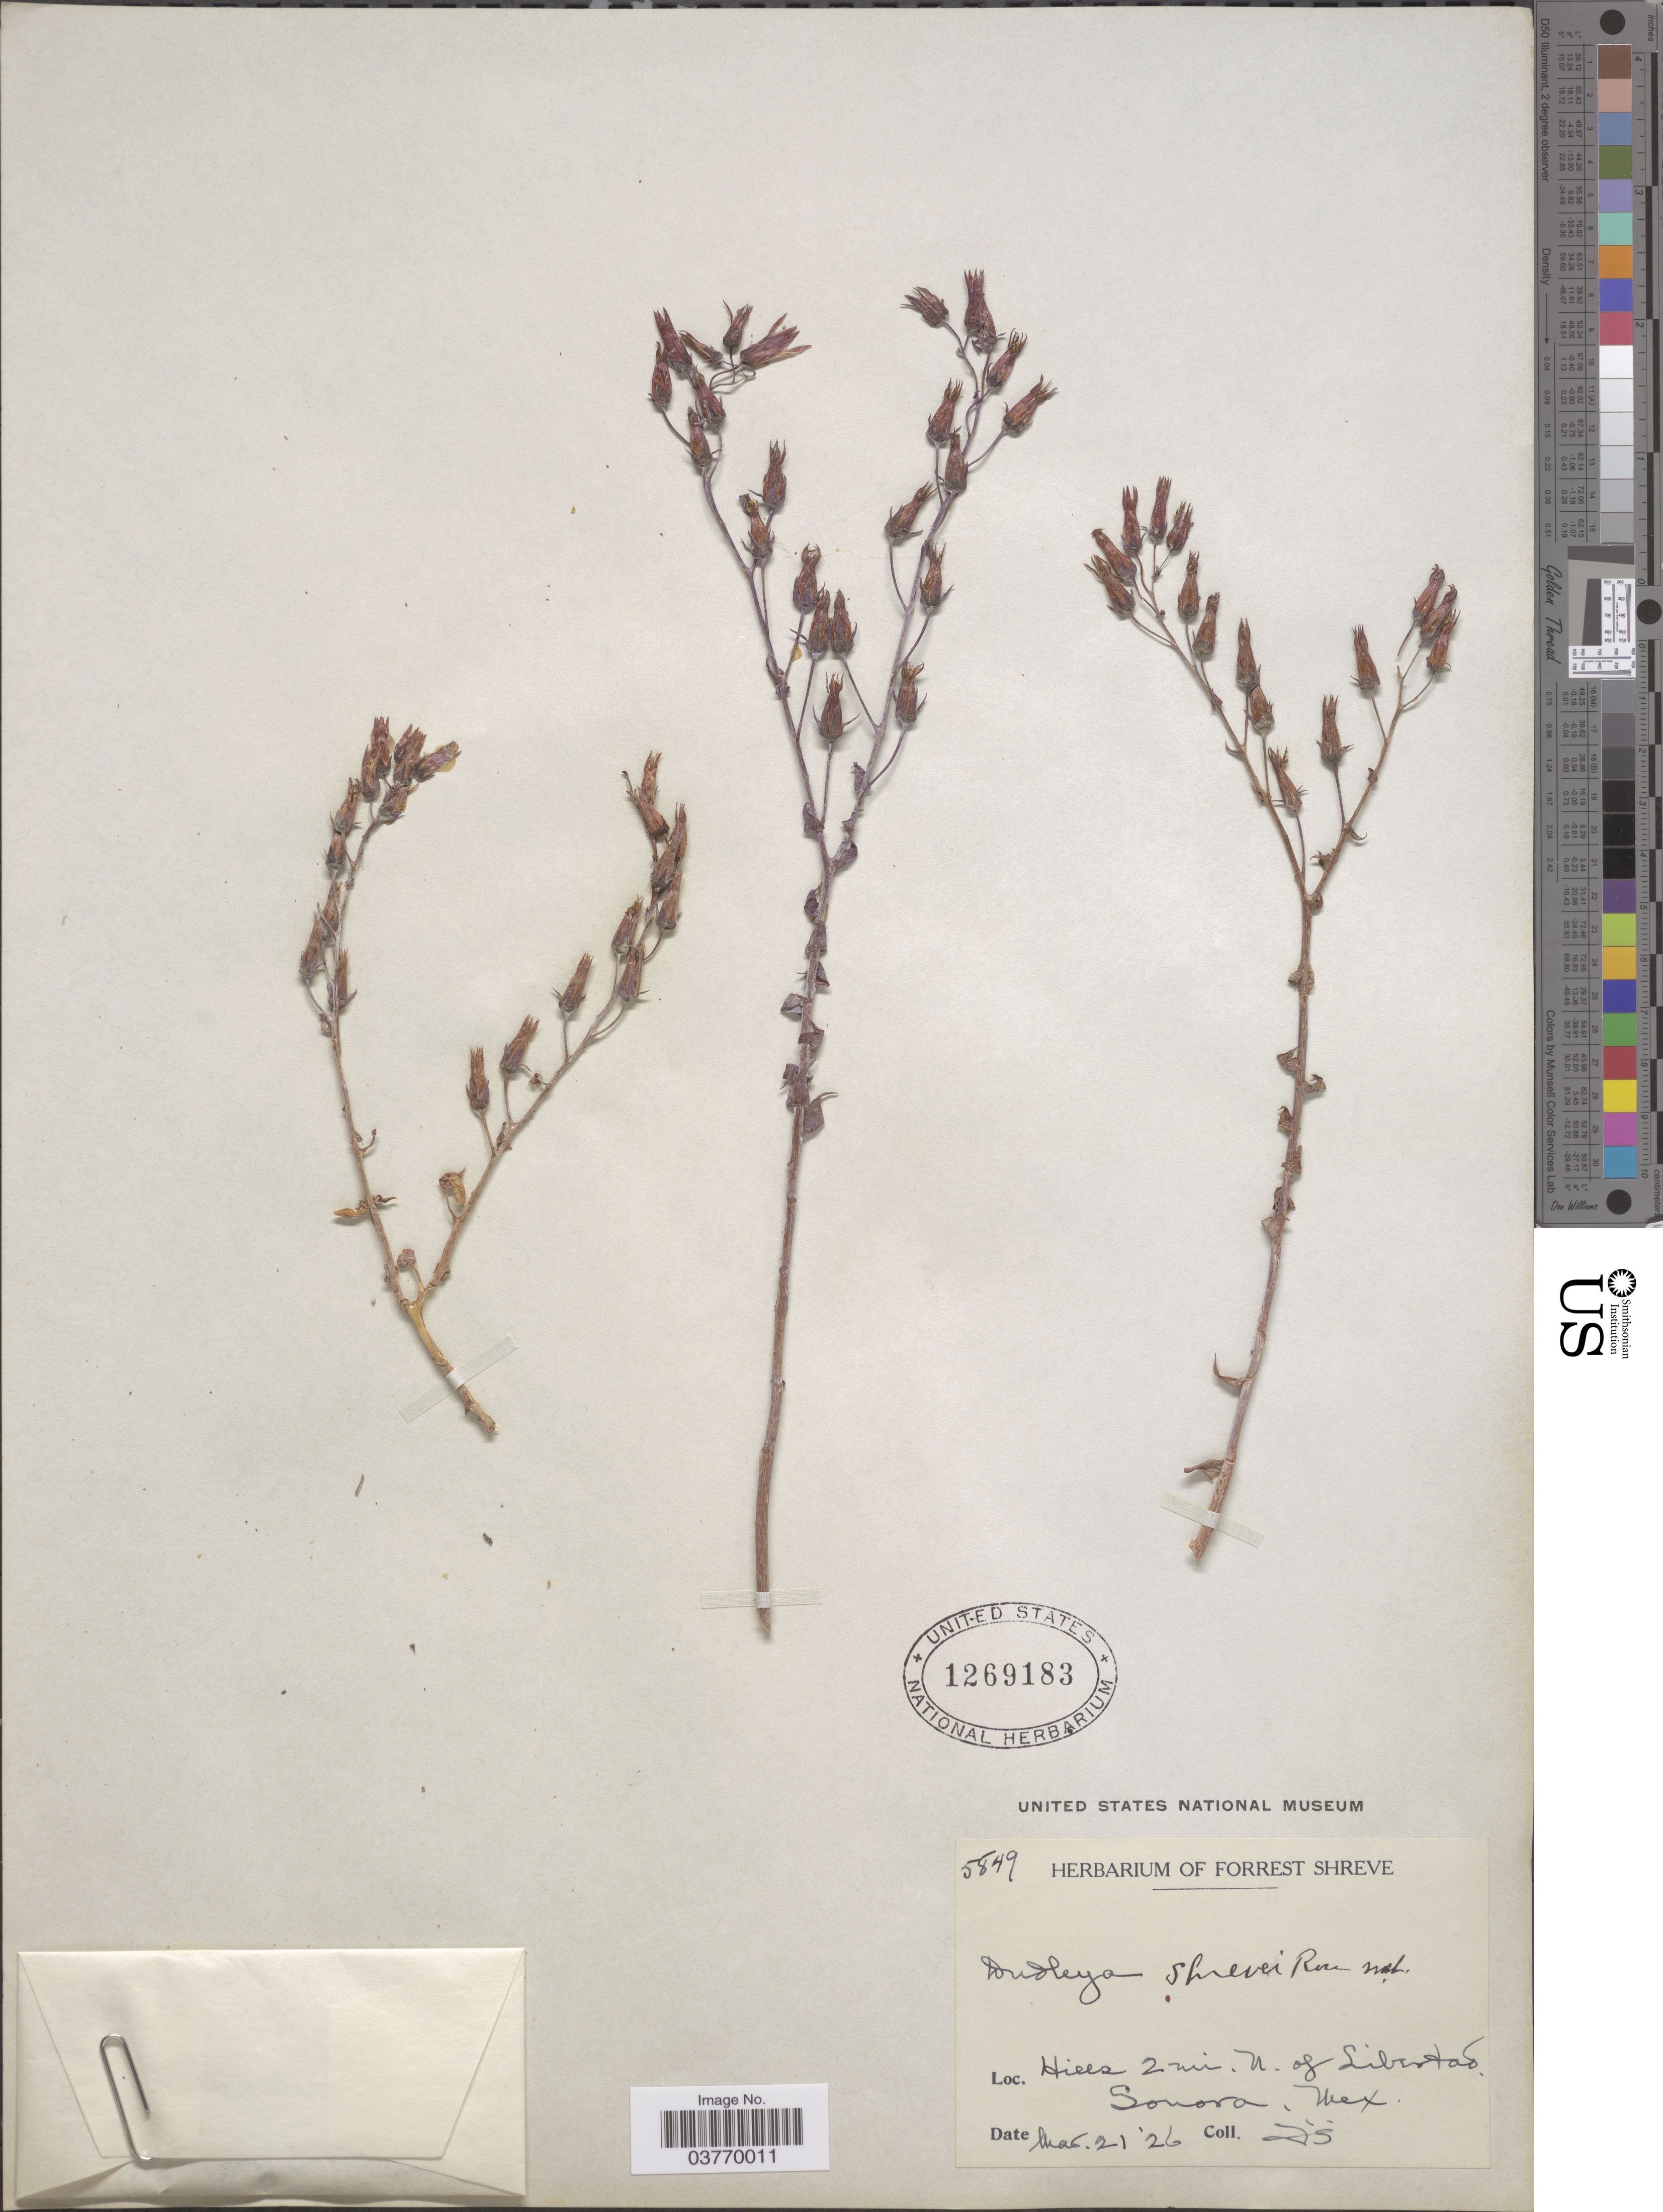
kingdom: Plantae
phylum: Tracheophyta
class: Magnoliopsida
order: Saxifragales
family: Crassulaceae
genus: Dudleya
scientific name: Dudleya shrevei Rose, ined.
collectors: F. Shreve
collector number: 5849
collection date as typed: Transcribed d/m/y: 21/3/26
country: Mexico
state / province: Sonora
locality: Hills 2 mi. N. of Libertad.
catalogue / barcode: US 1269183